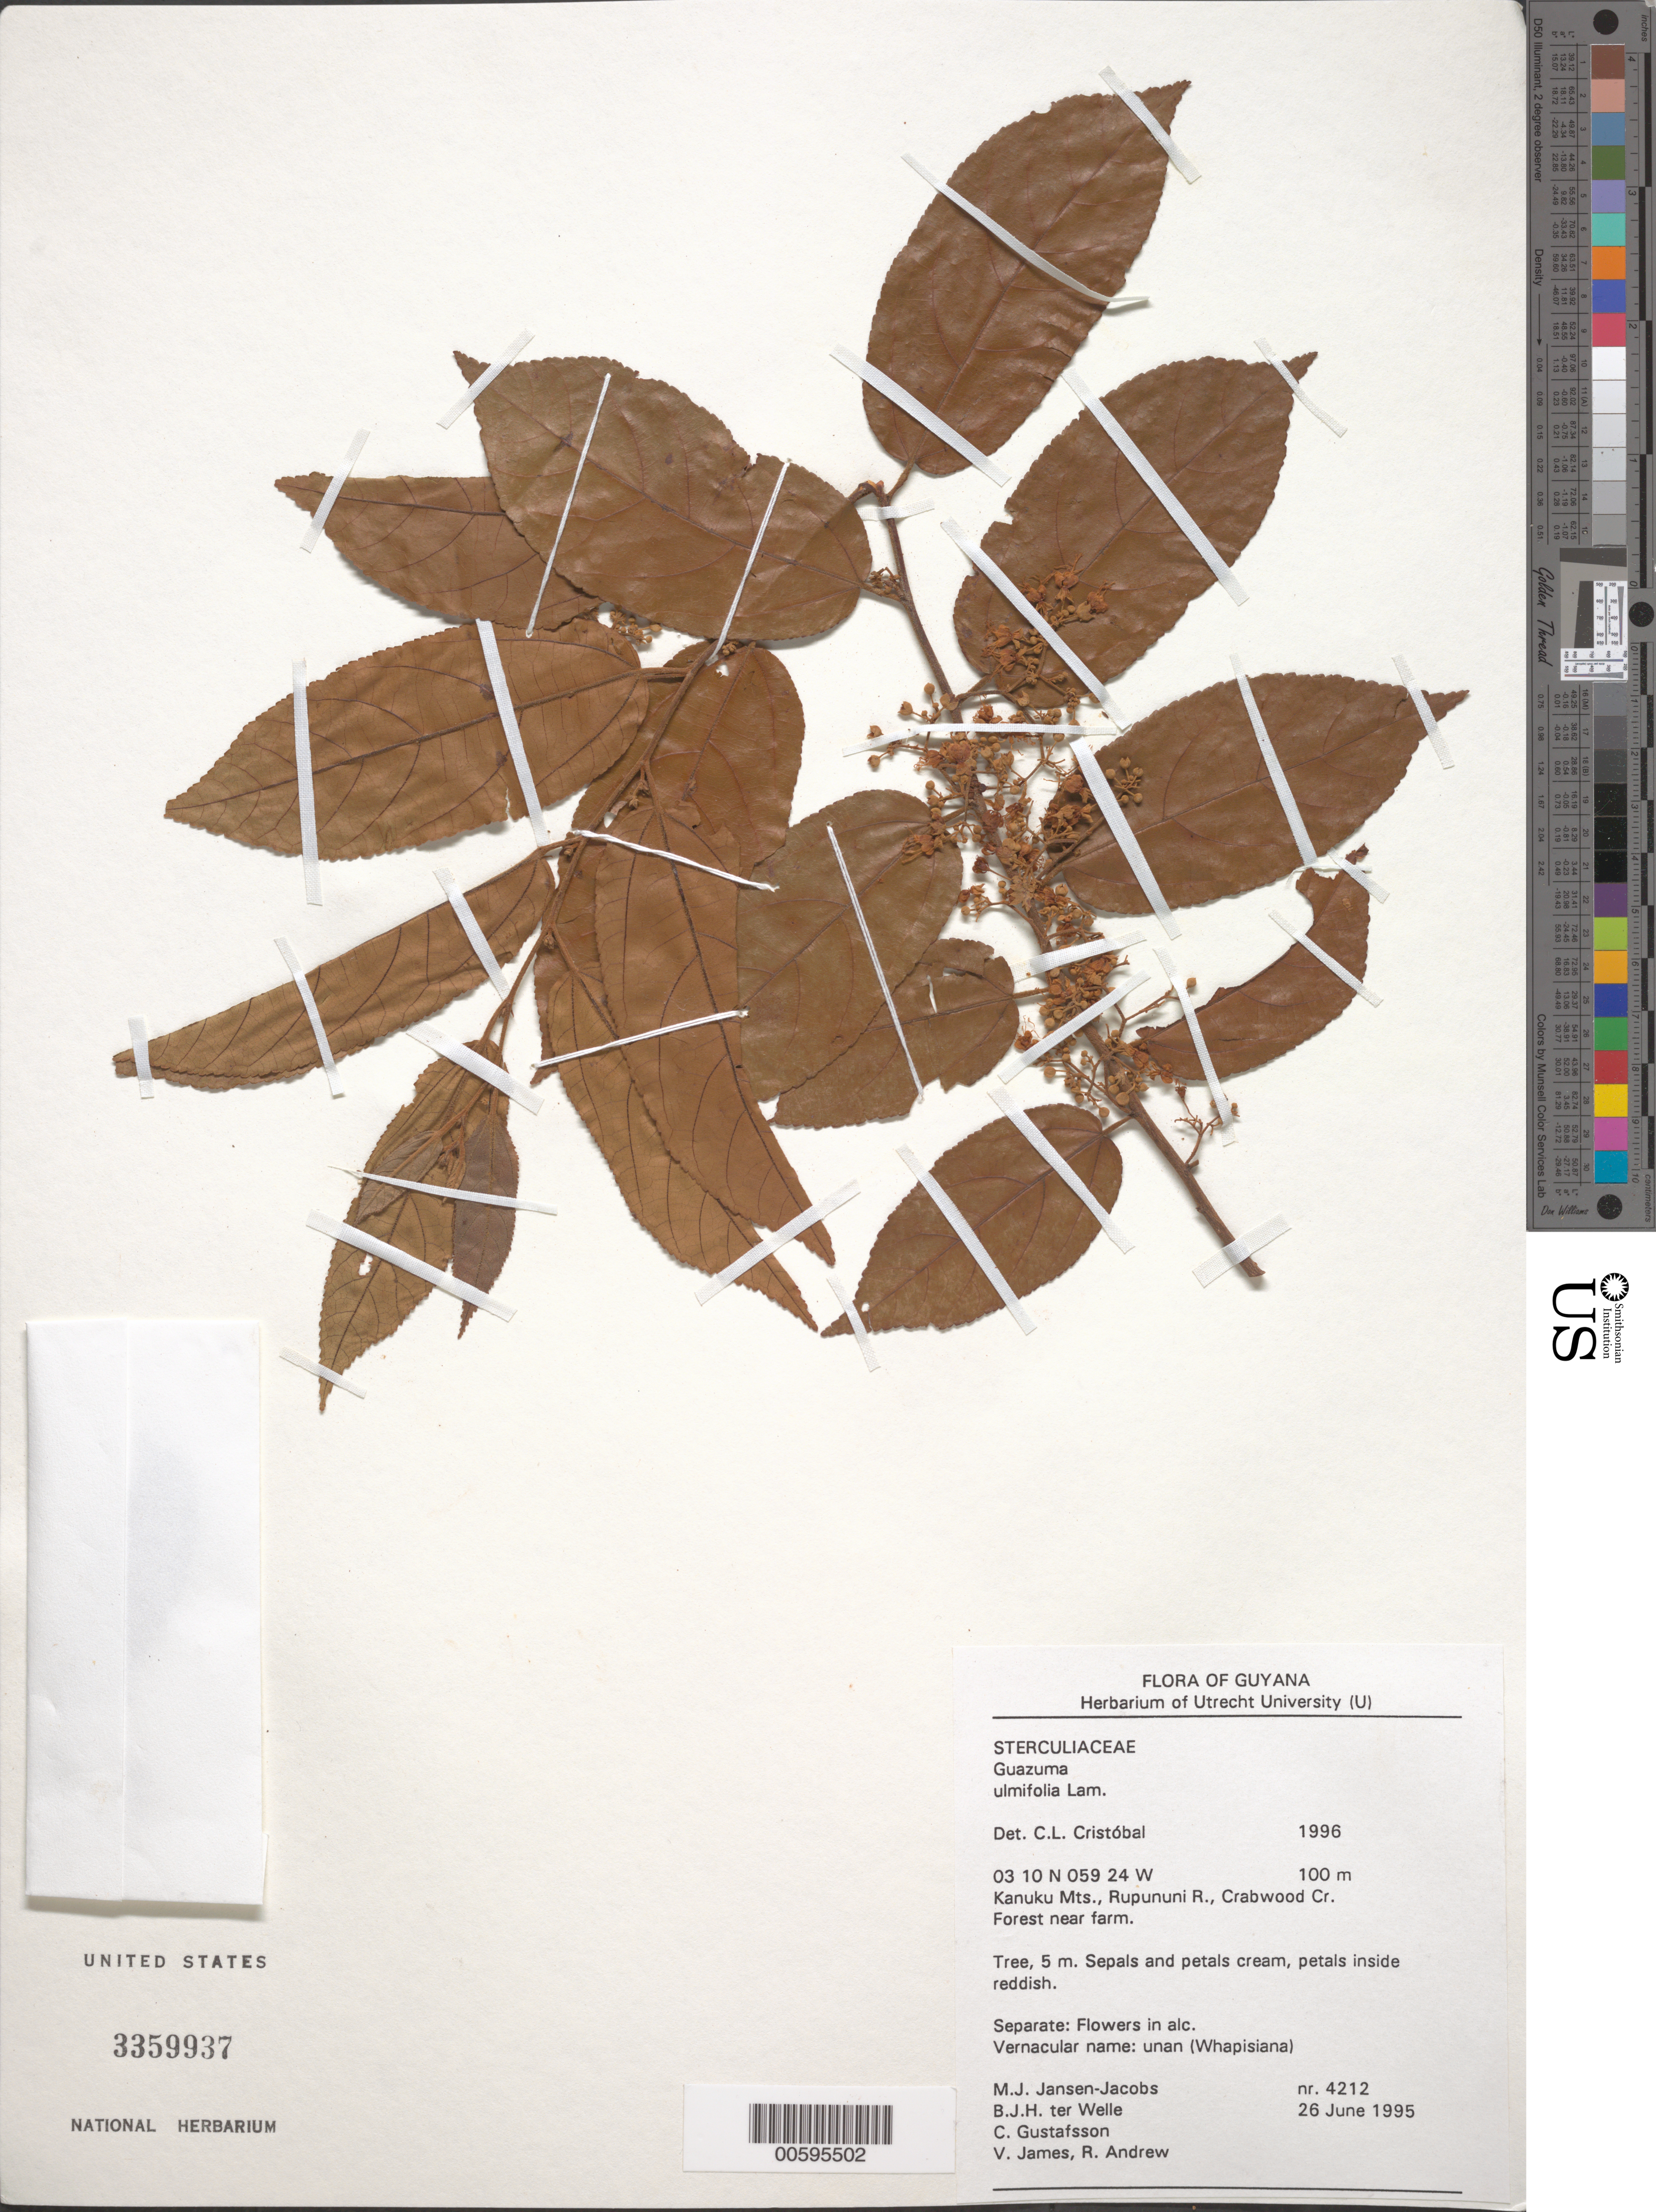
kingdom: Plantae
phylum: Tracheophyta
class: Magnoliopsida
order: Malvales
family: Malvaceae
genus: Guazuma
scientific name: Guazuma ulmifolia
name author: Lam.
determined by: Cristóbal, C. L.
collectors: M. J. Jansen-Jacobs, B. Welle, C. G. Gustafsson, V. James & R. Andrew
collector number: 4212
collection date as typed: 26 Jun 1995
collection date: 1995-06-26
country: Guyana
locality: Kanuku Mts., Rupununi River, Crabwood creek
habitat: Forest near farm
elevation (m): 100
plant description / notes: Common name: unan; Common name language: Whapisiana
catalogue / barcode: US 3359937